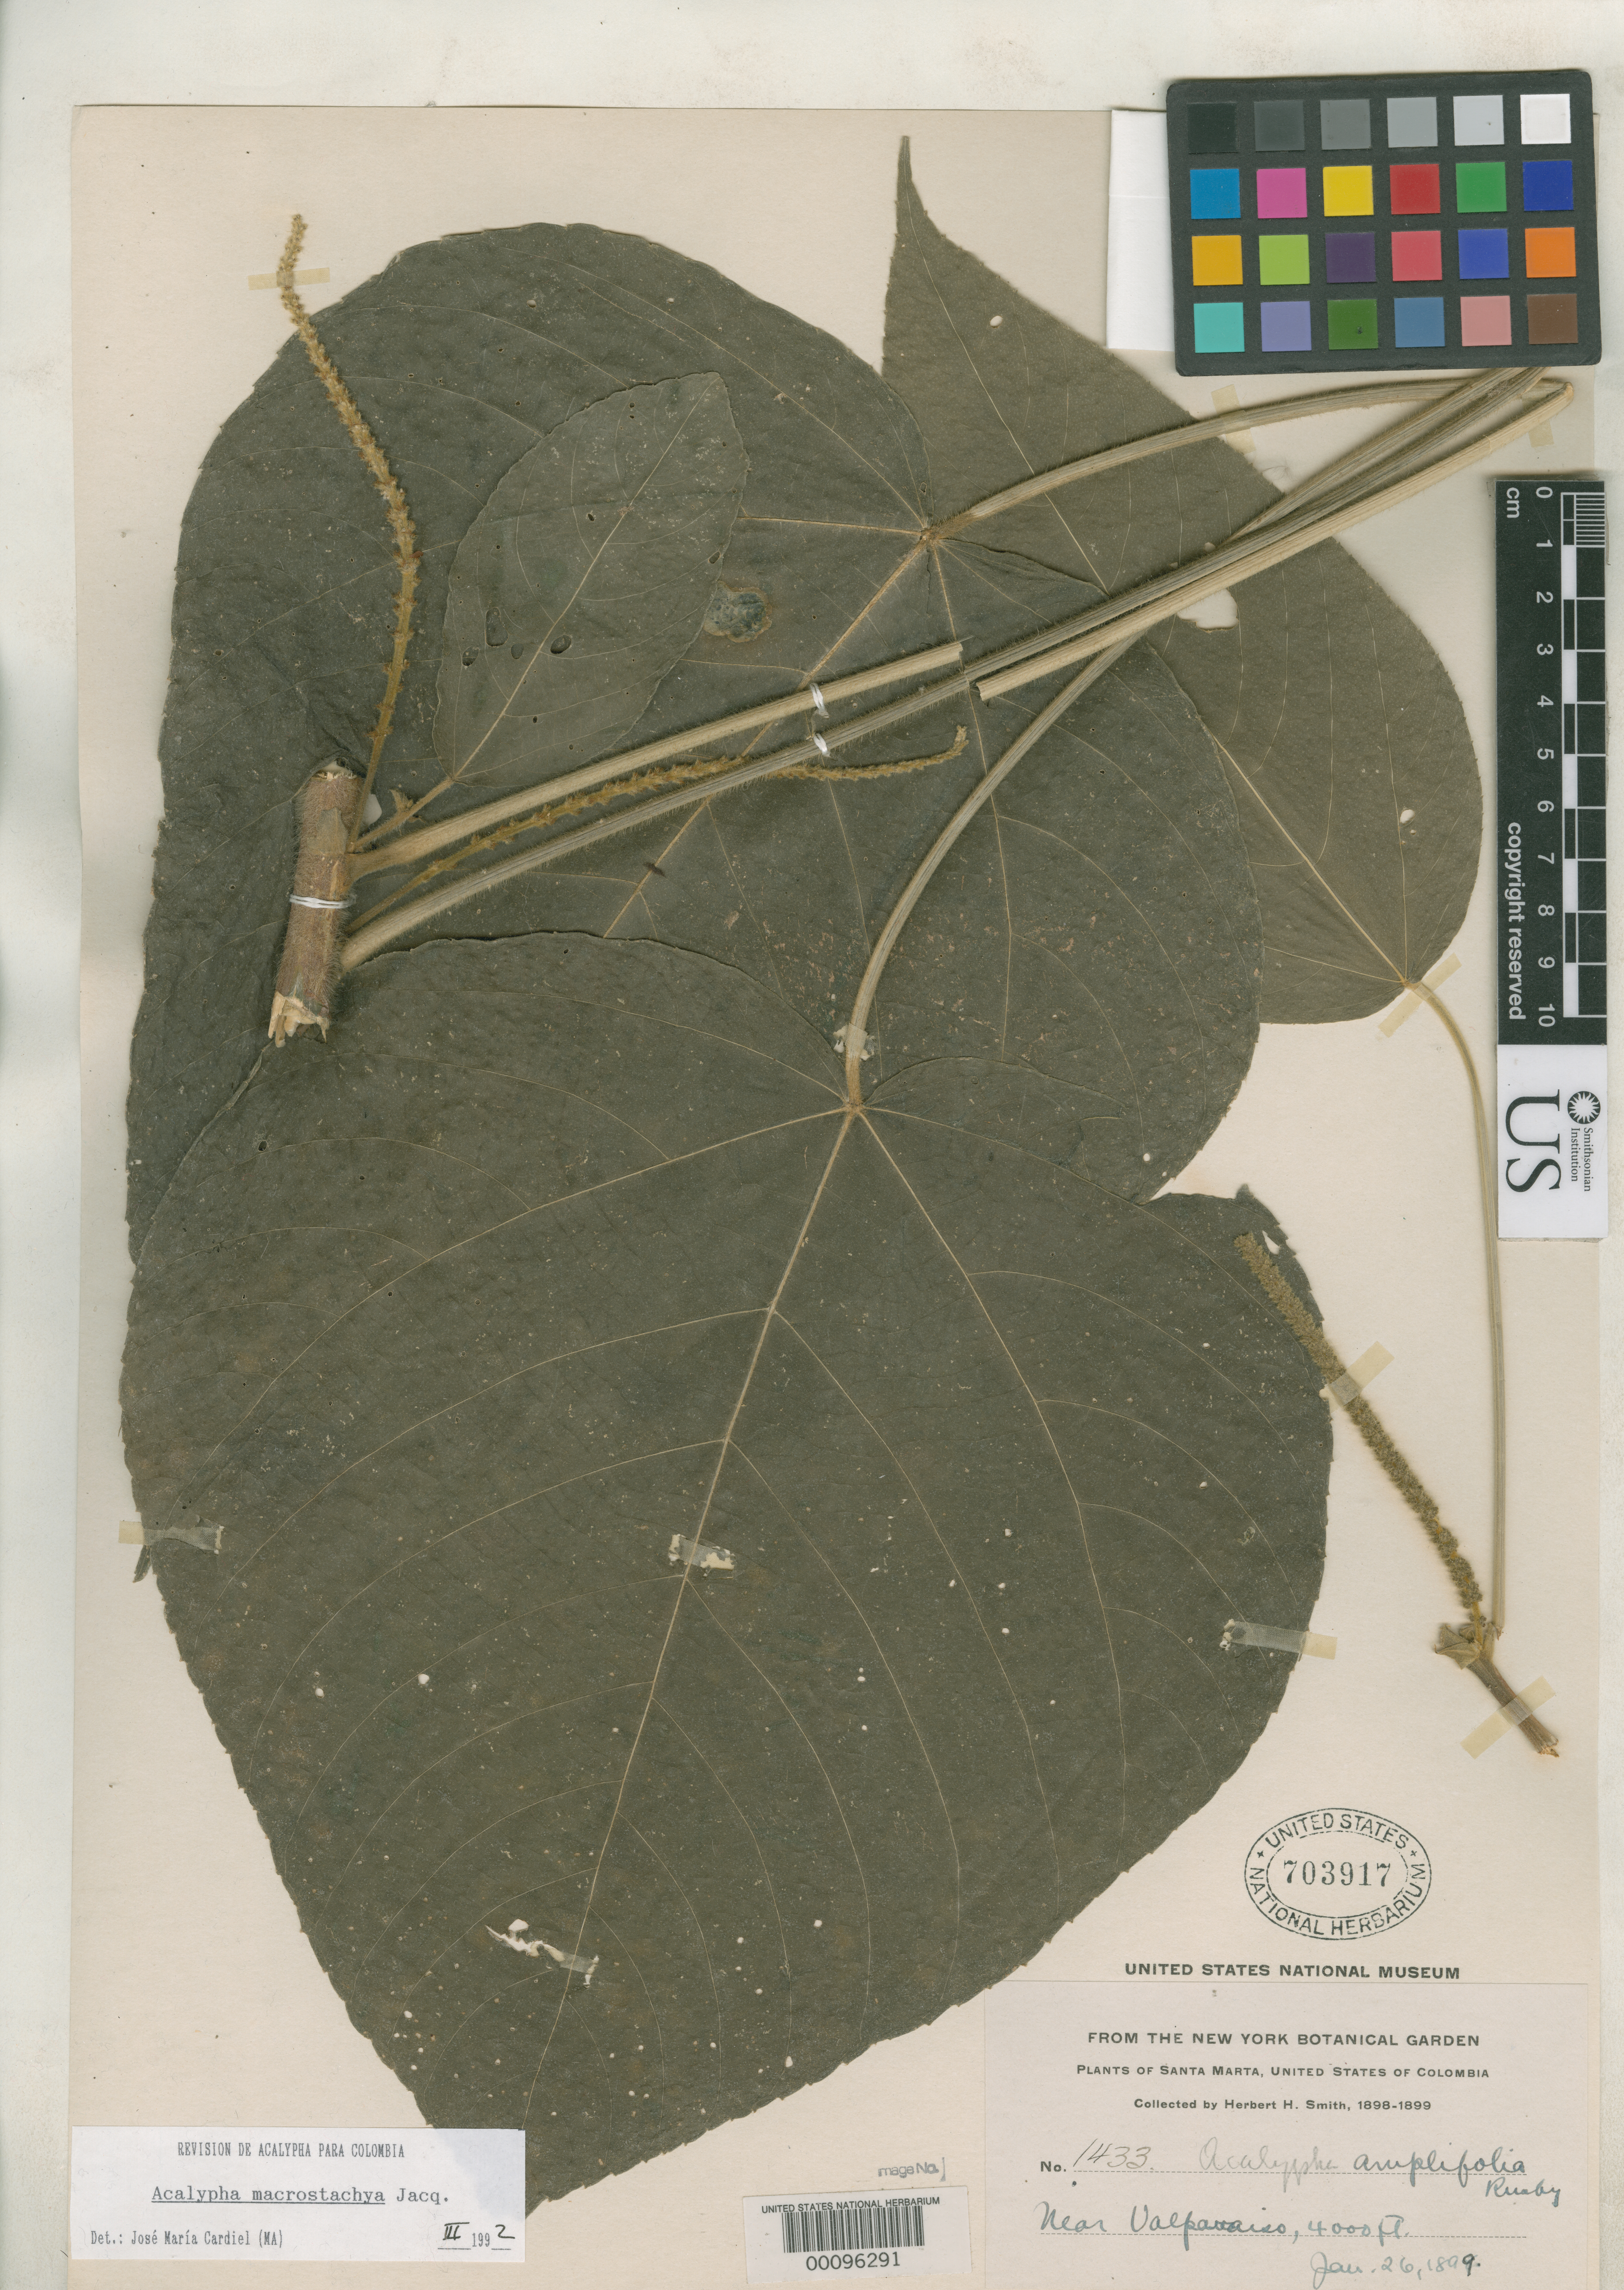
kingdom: Plantae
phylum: Tracheophyta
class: Magnoliopsida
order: Malpighiales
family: Euphorbiaceae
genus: Acalypha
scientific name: Acalypha amplifolia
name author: Rusby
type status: Isotype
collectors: Herbert H. Smith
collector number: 1433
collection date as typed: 26 Jan 1899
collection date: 1899-01-26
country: Colombia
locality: Valparaiso.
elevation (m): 1219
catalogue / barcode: US 703917